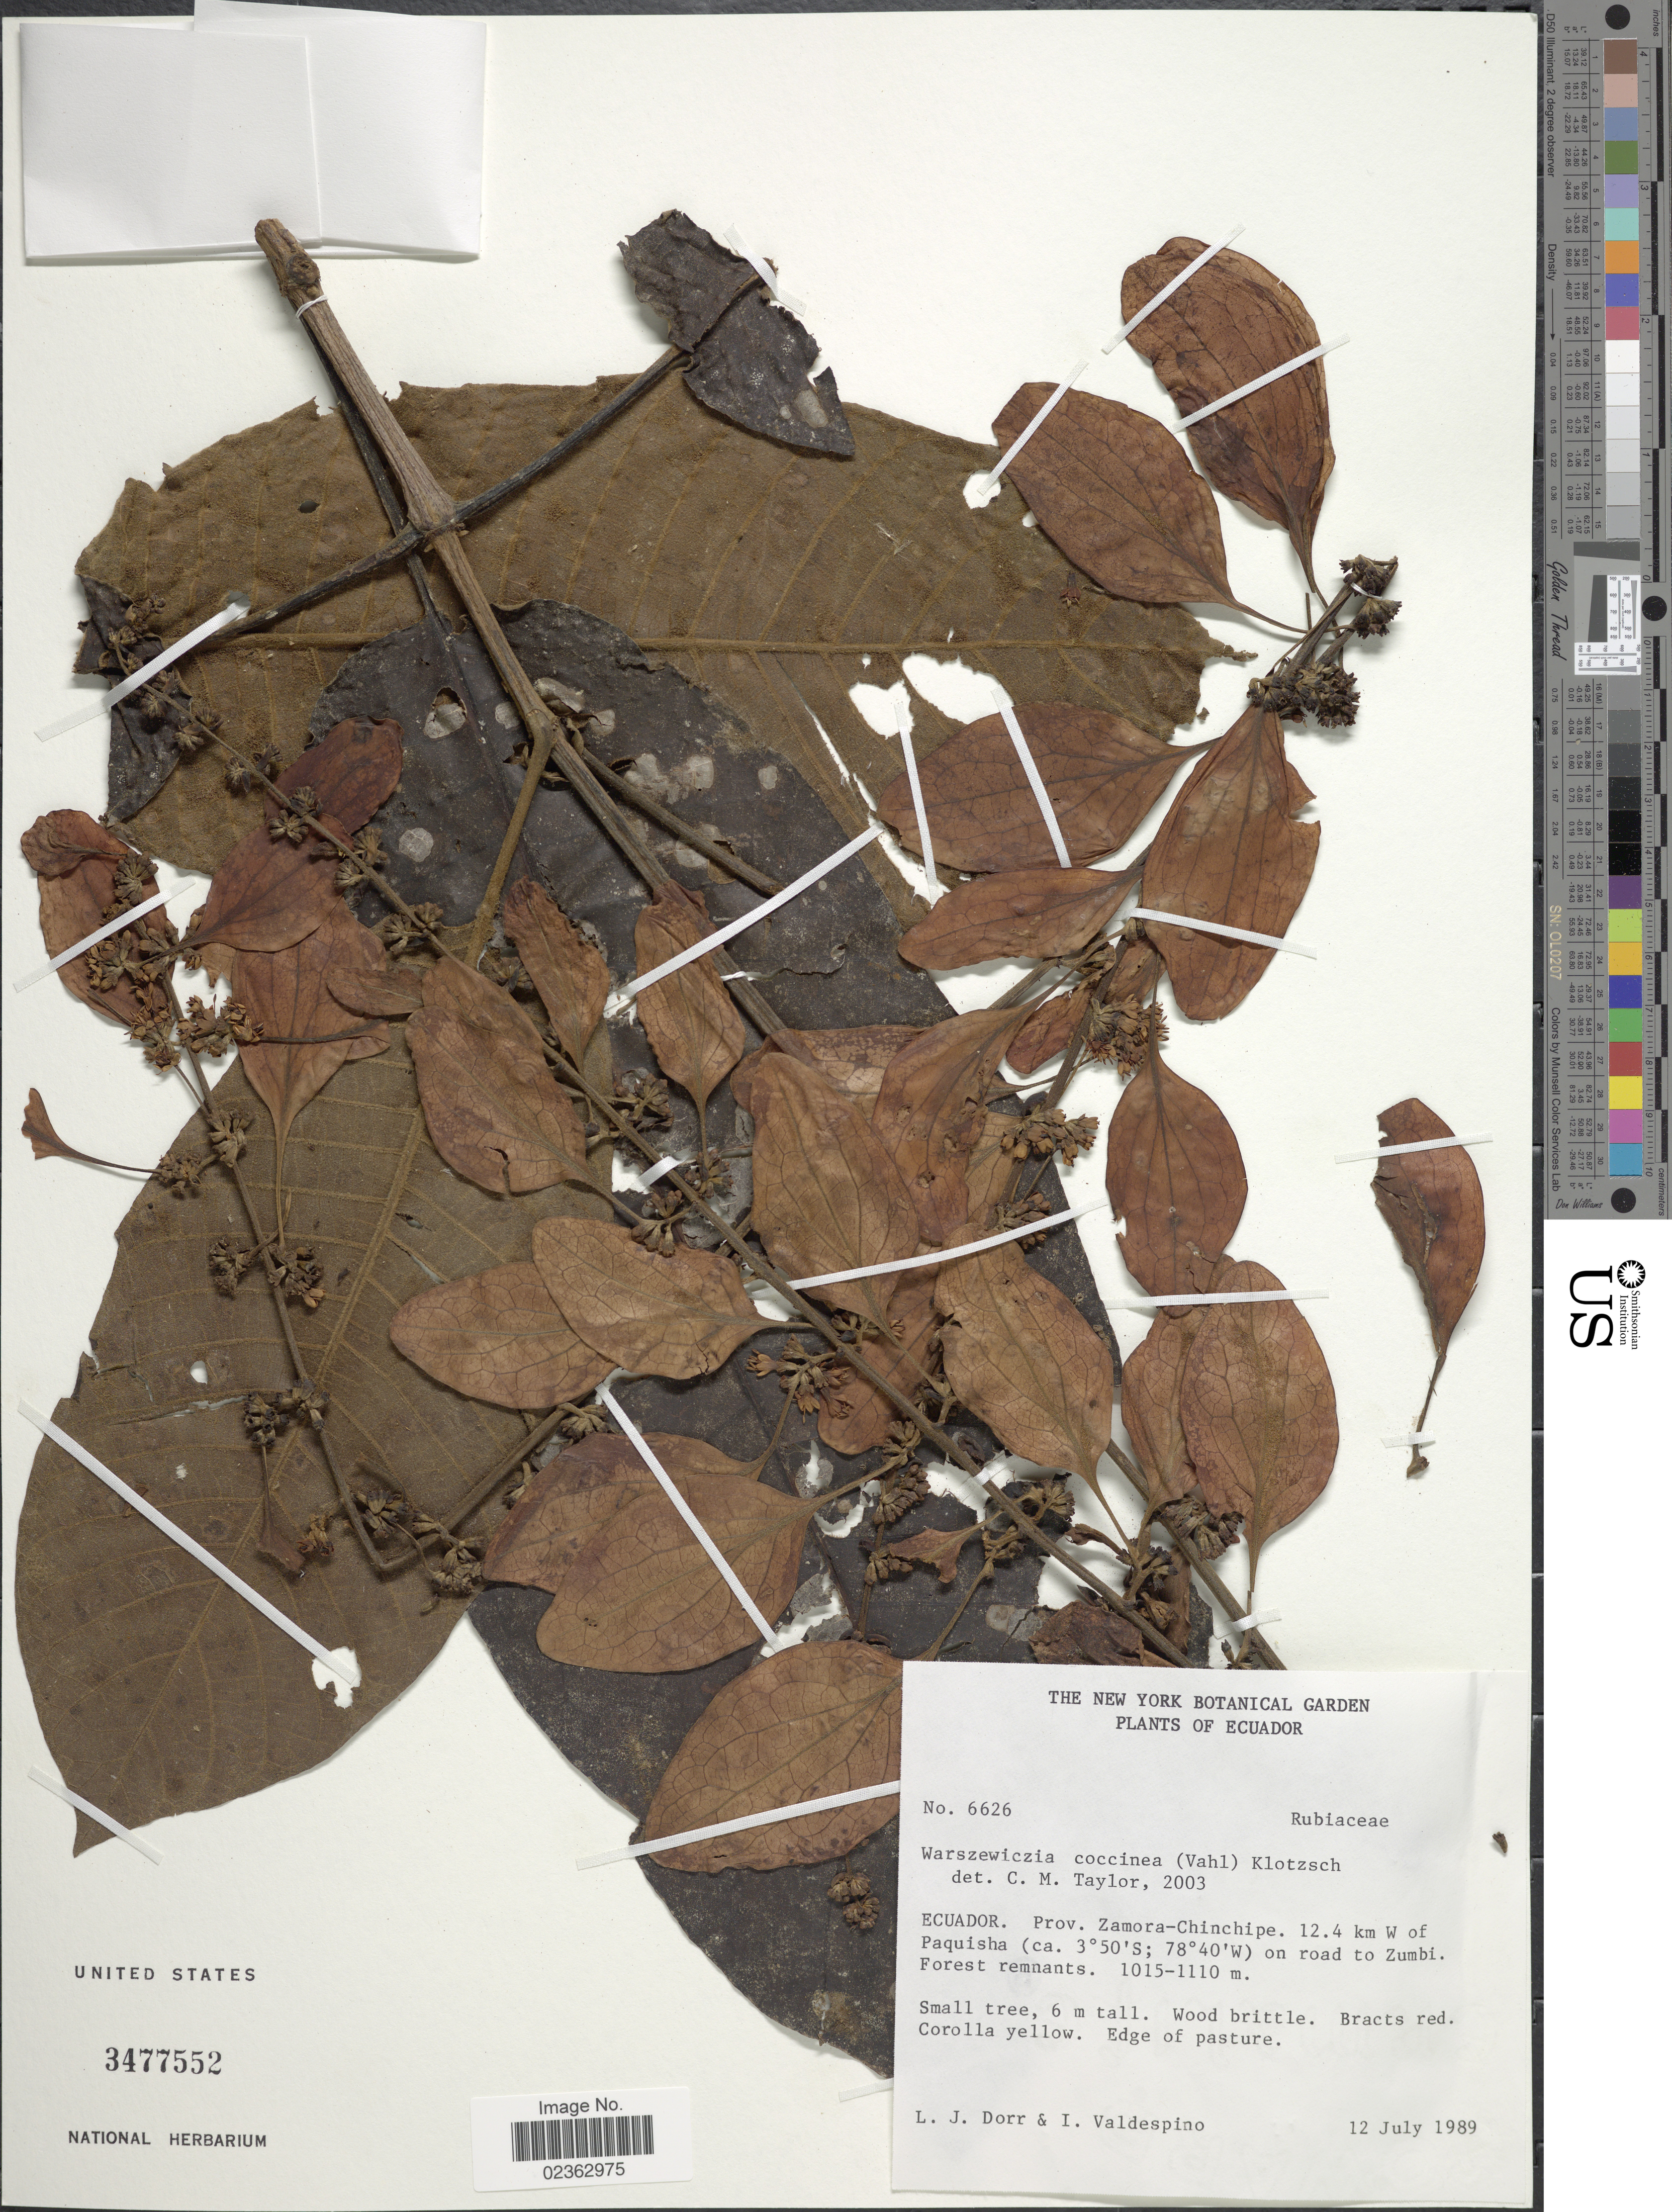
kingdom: Plantae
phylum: Tracheophyta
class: Magnoliopsida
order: Gentianales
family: Rubiaceae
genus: Warszewiczia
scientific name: Warszewiczia coccinea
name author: (Vahl) Klotzsch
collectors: L. J. Dorr & I. A. Valdespino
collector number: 6626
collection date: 1989-07-12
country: Ecuador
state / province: Zamora-Chinchipe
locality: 12.4 km W of Paquisha, on road to Zumbi, Forest remnants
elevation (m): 1015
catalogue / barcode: US 3477552